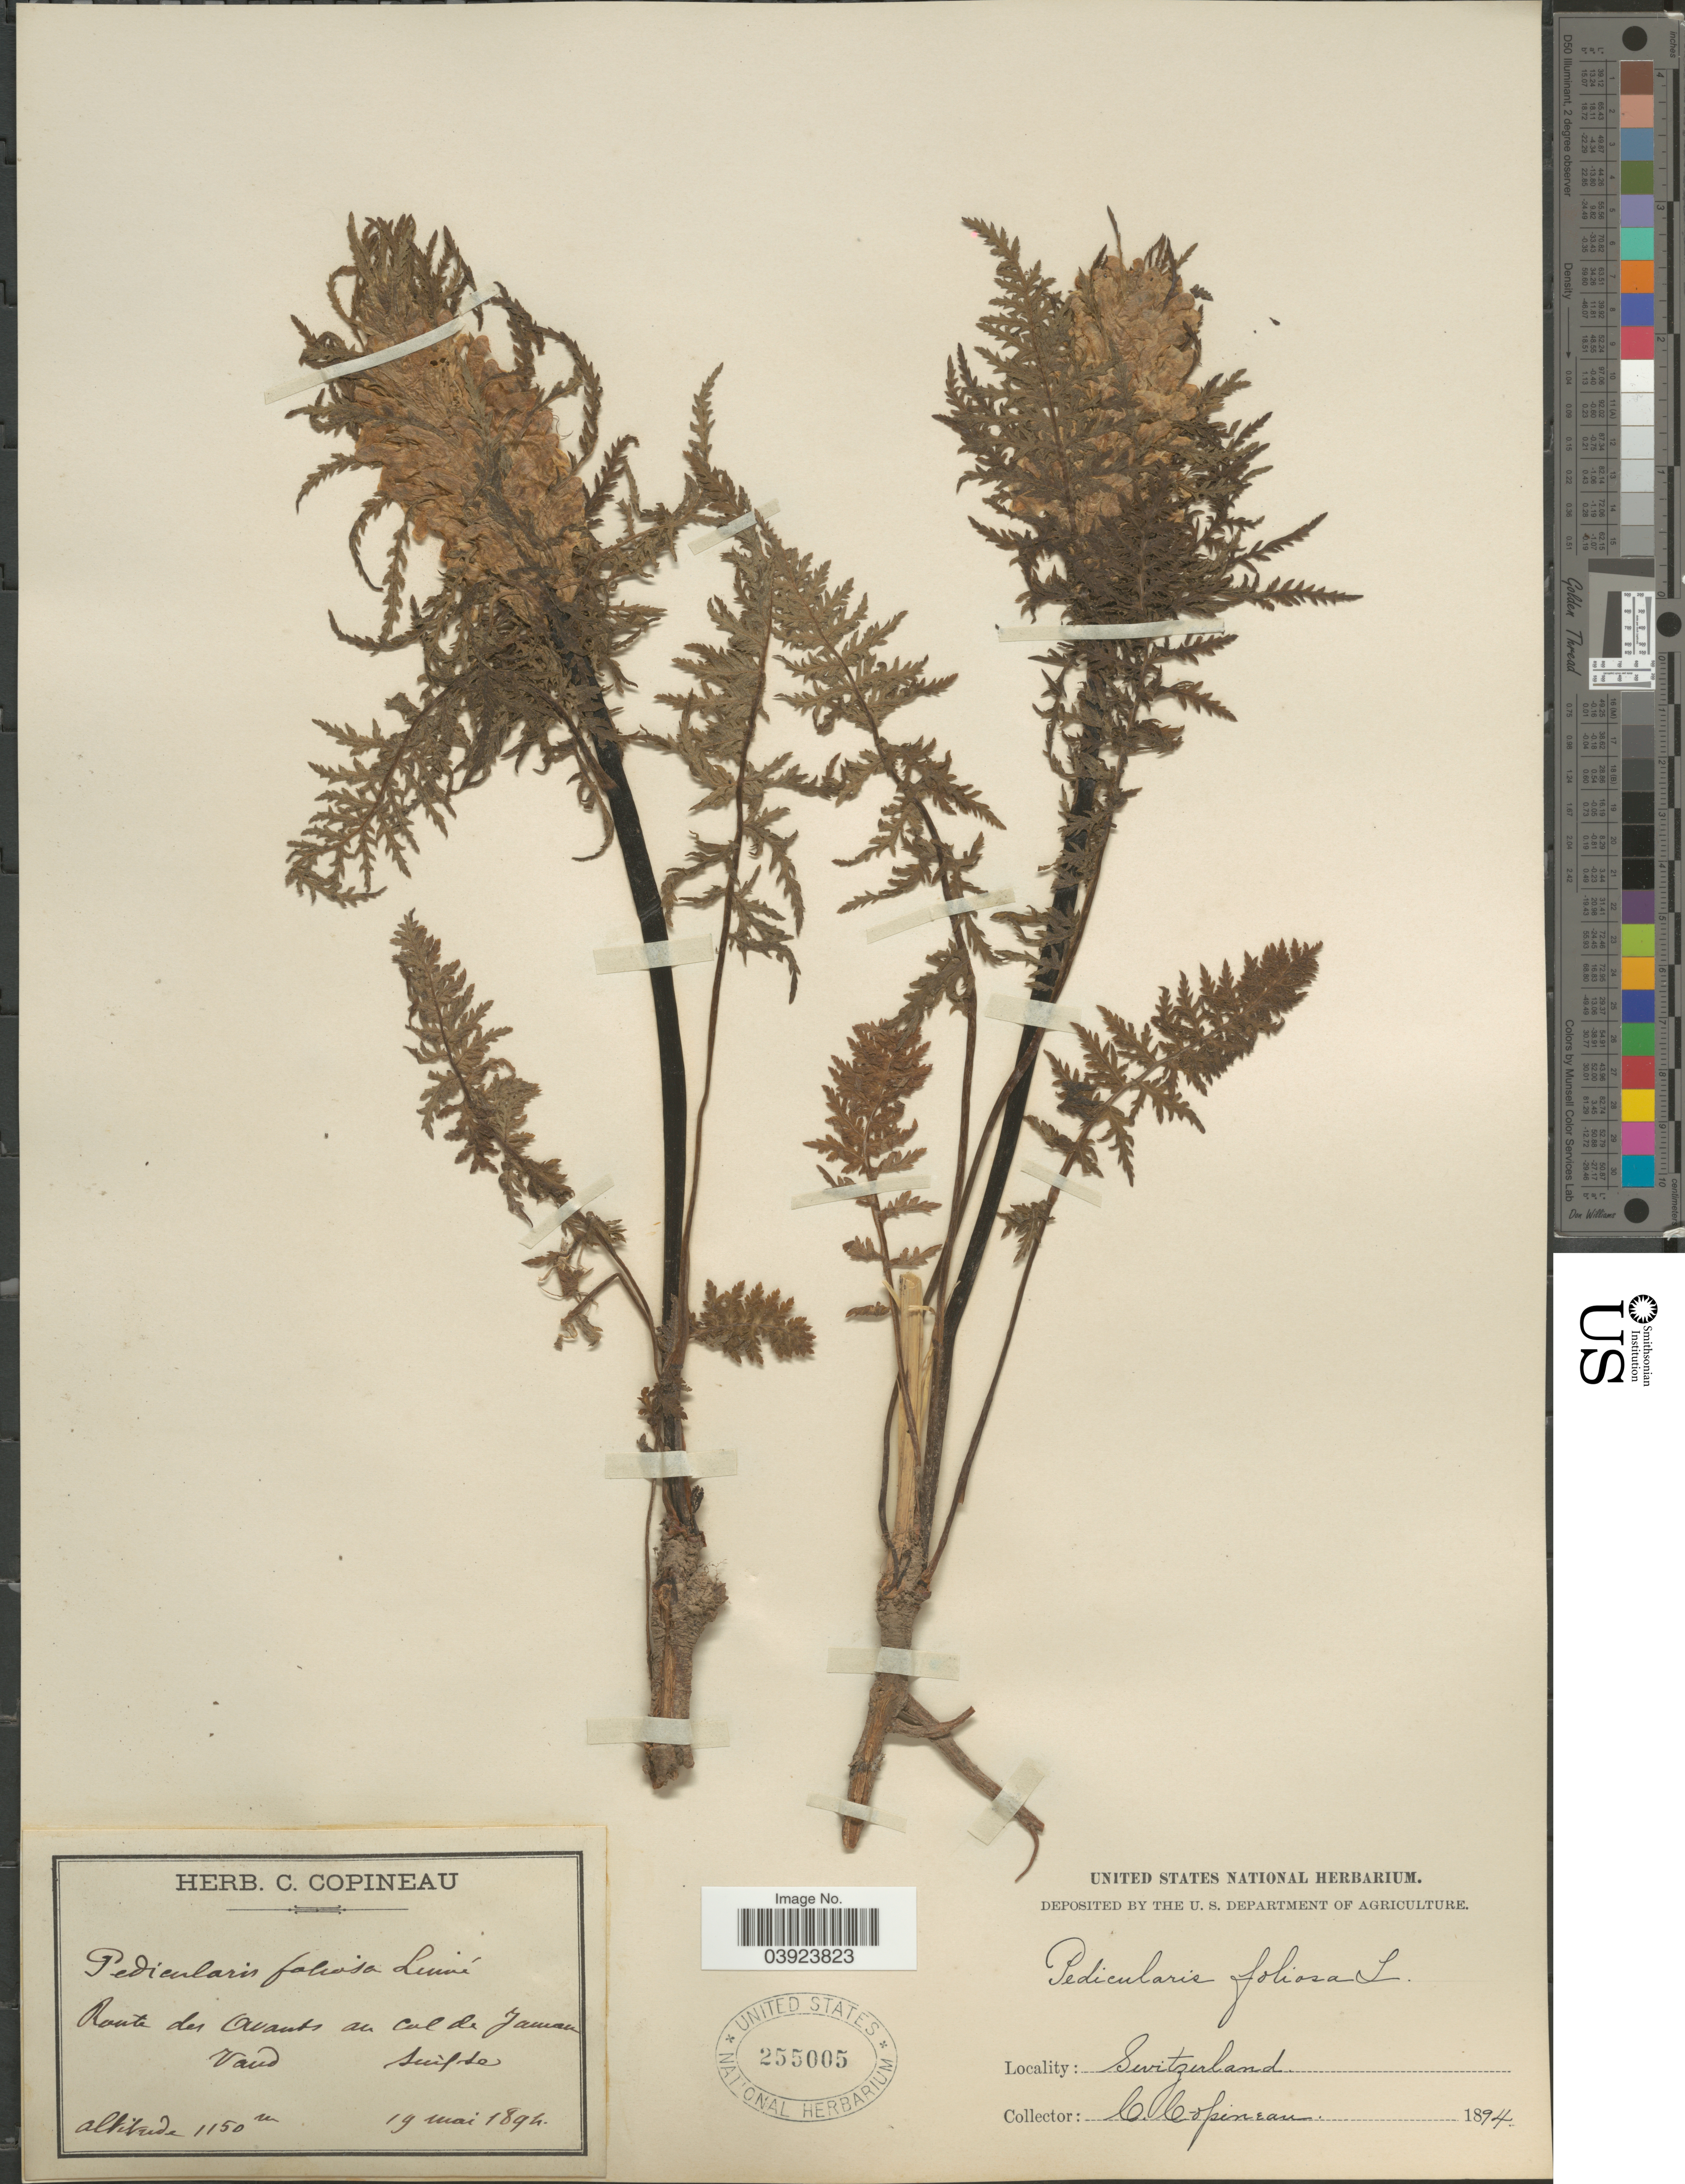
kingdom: Plantae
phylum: Tracheophyta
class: Magnoliopsida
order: Lamiales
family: Orobanchaceae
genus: Pedicularis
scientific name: Pedicularis foliosa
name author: L.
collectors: C. Copineau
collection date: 1894-05-19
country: Switzerland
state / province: Vaud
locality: Route des Avants au Col de Jaman. Suisse.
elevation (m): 1150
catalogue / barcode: US 255005